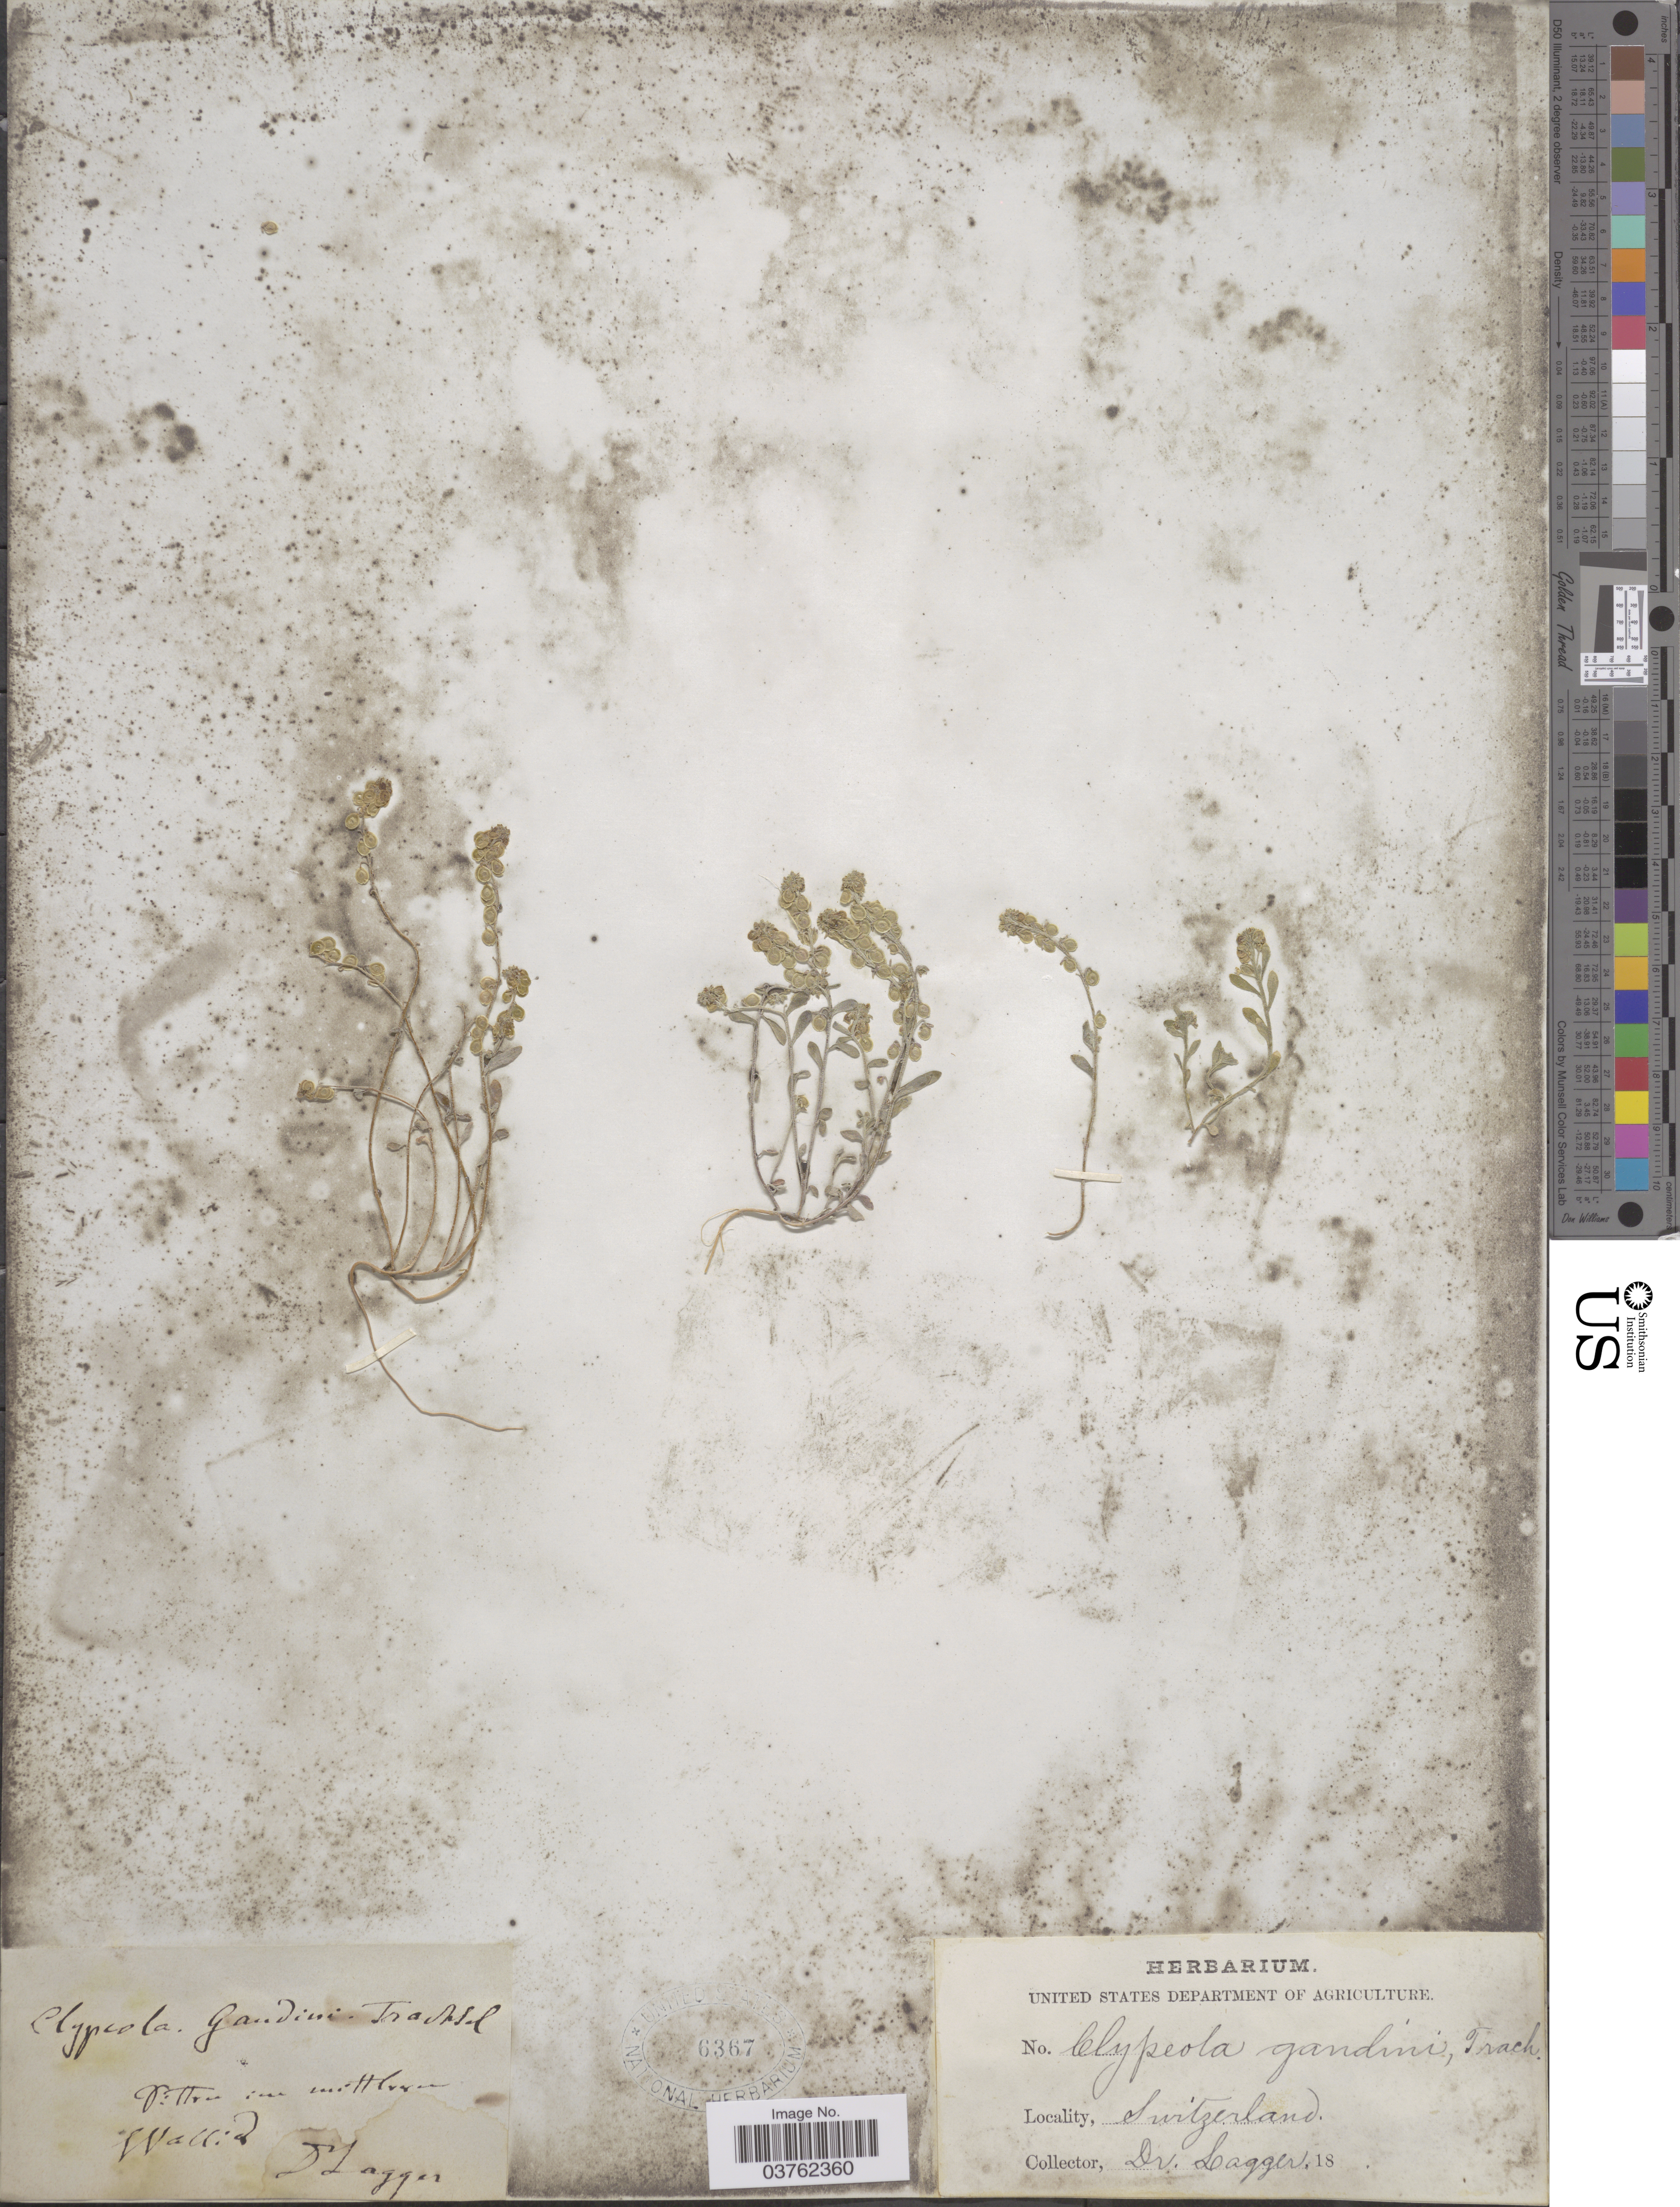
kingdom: Plantae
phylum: Tracheophyta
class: Magnoliopsida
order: Brassicales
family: Brassicaceae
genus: Clypeola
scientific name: Clypeola gaudinii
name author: Trachsel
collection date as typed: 18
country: Switzerland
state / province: Valais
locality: Sitten. Wallis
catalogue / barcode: US 6367